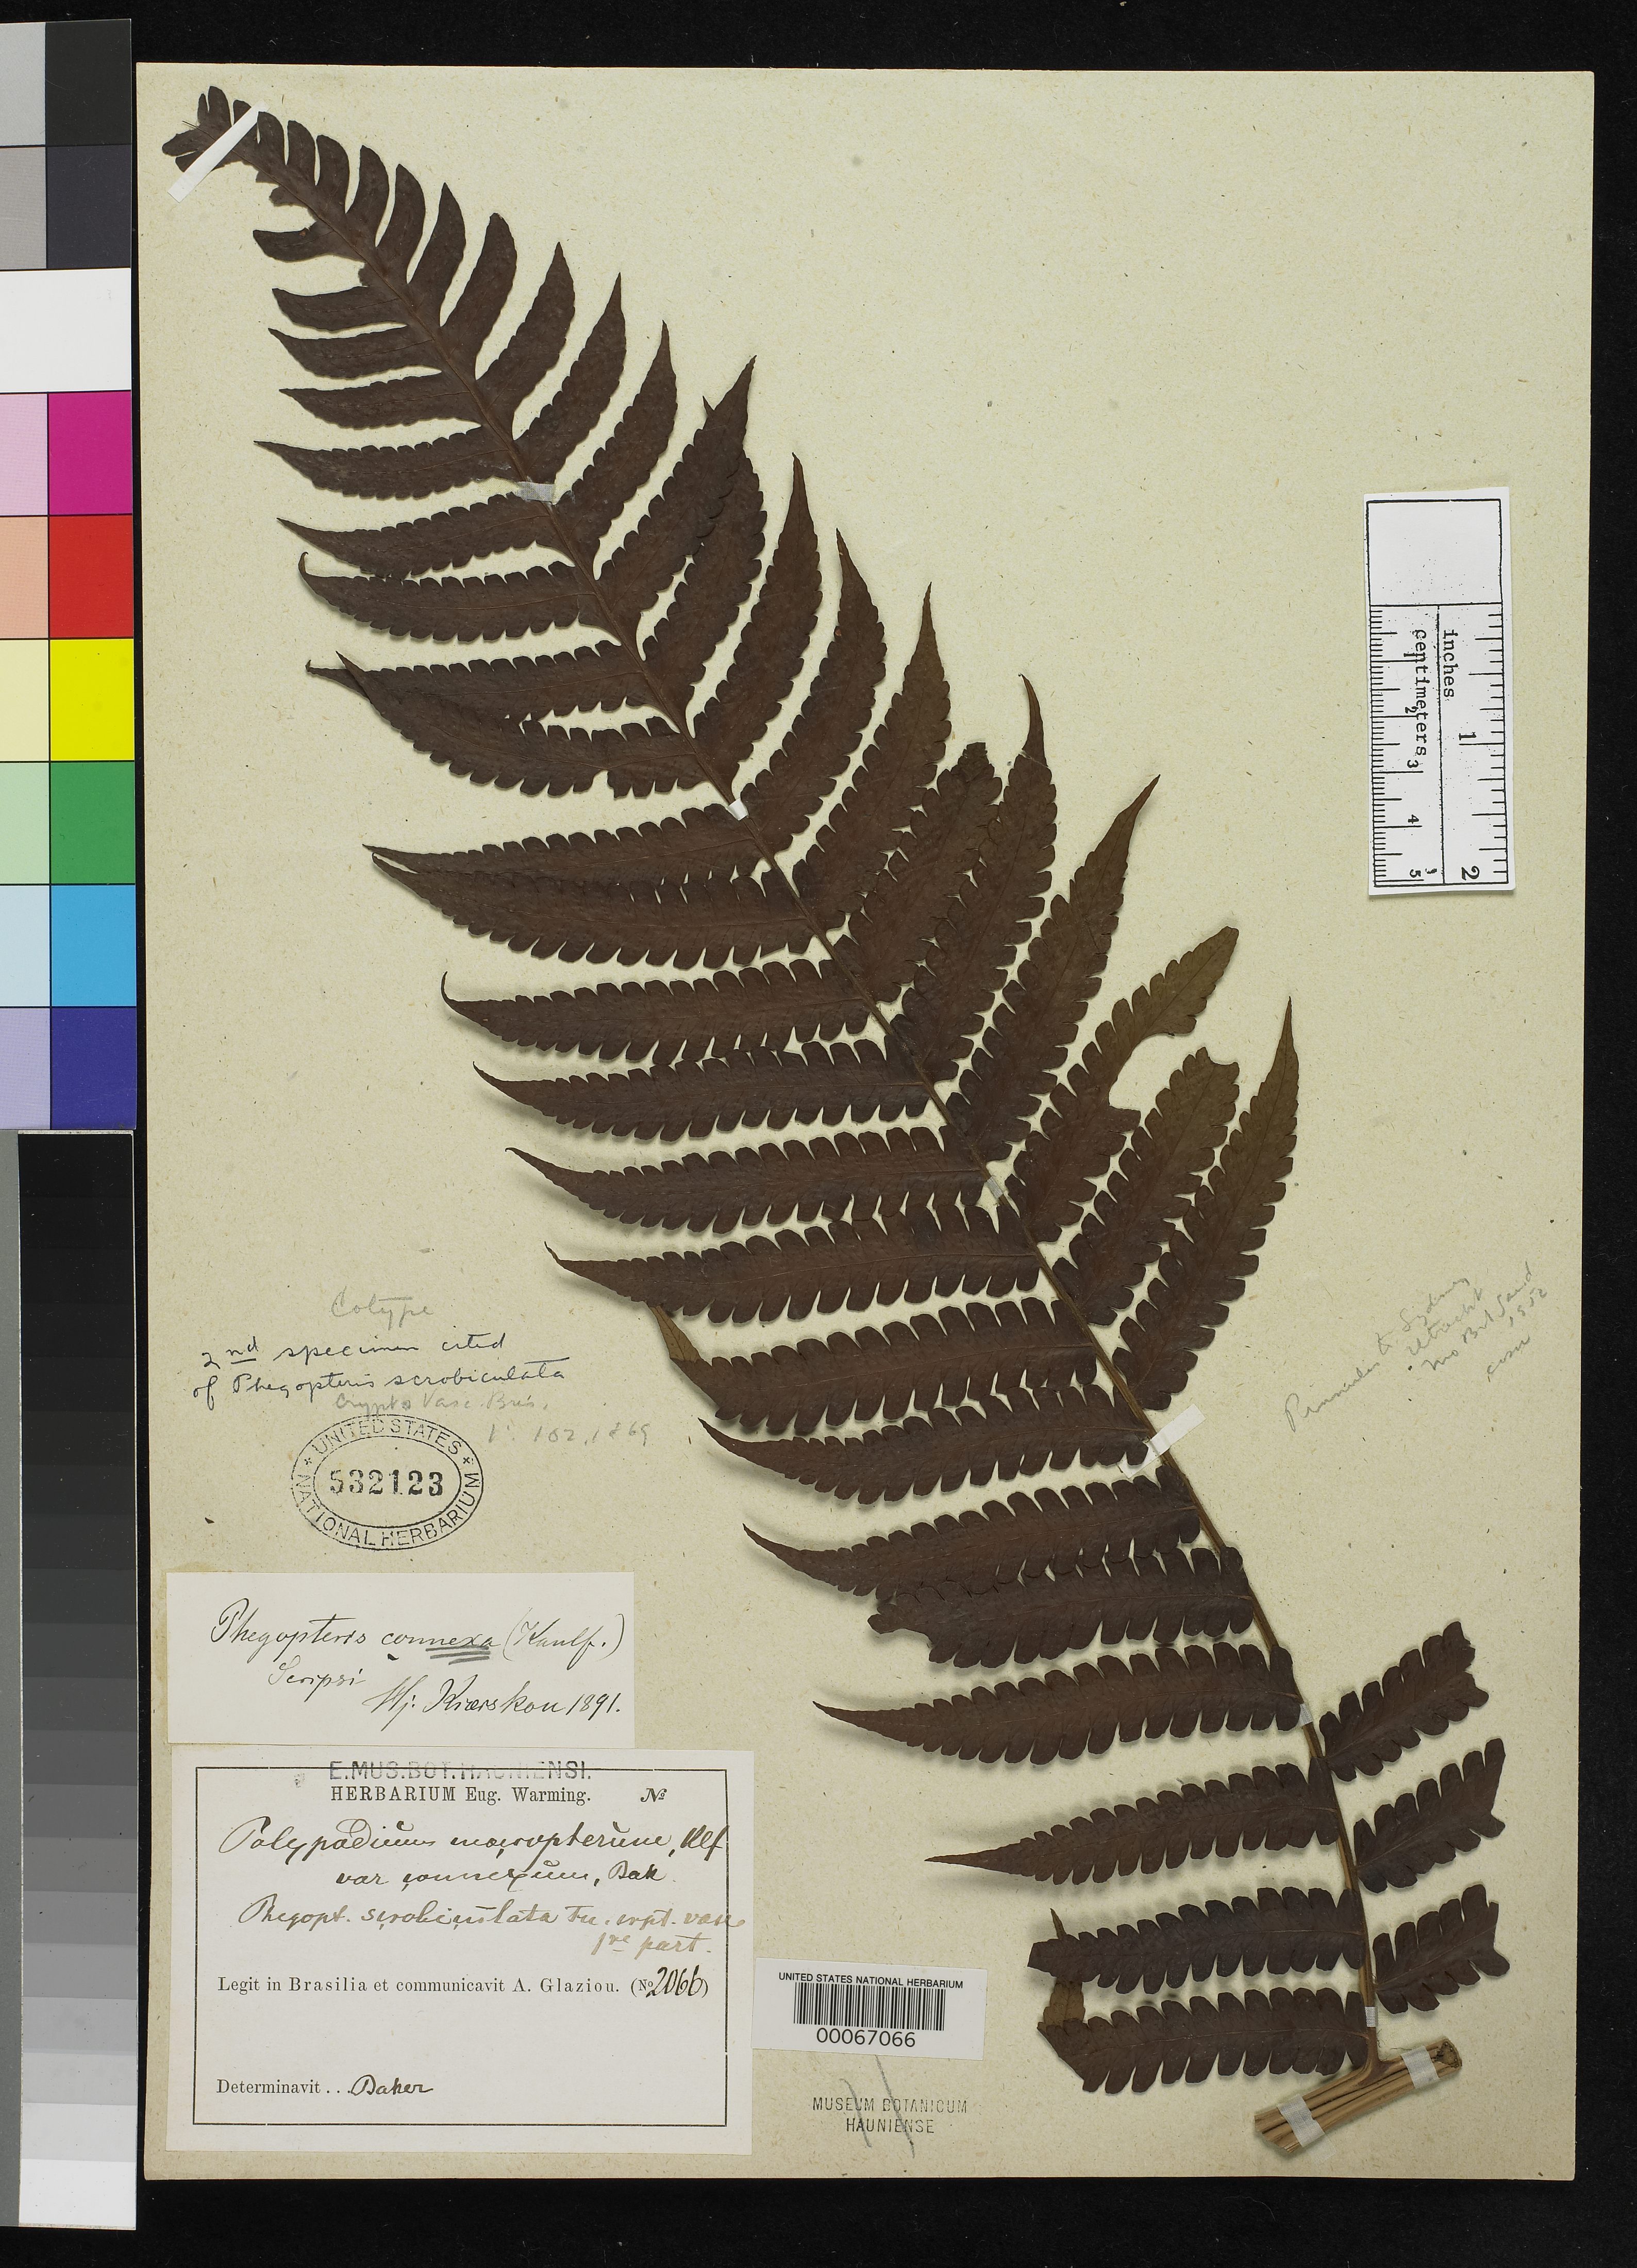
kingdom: Plantae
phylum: Tracheophyta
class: Polypodiopsida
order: Polypodiales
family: Thelypteridaceae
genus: Phegopteris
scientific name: Phegopteris scrobiculata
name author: Fée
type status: Syntype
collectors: A. F. M. Glaziou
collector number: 2066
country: Brazil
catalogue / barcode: US 532123